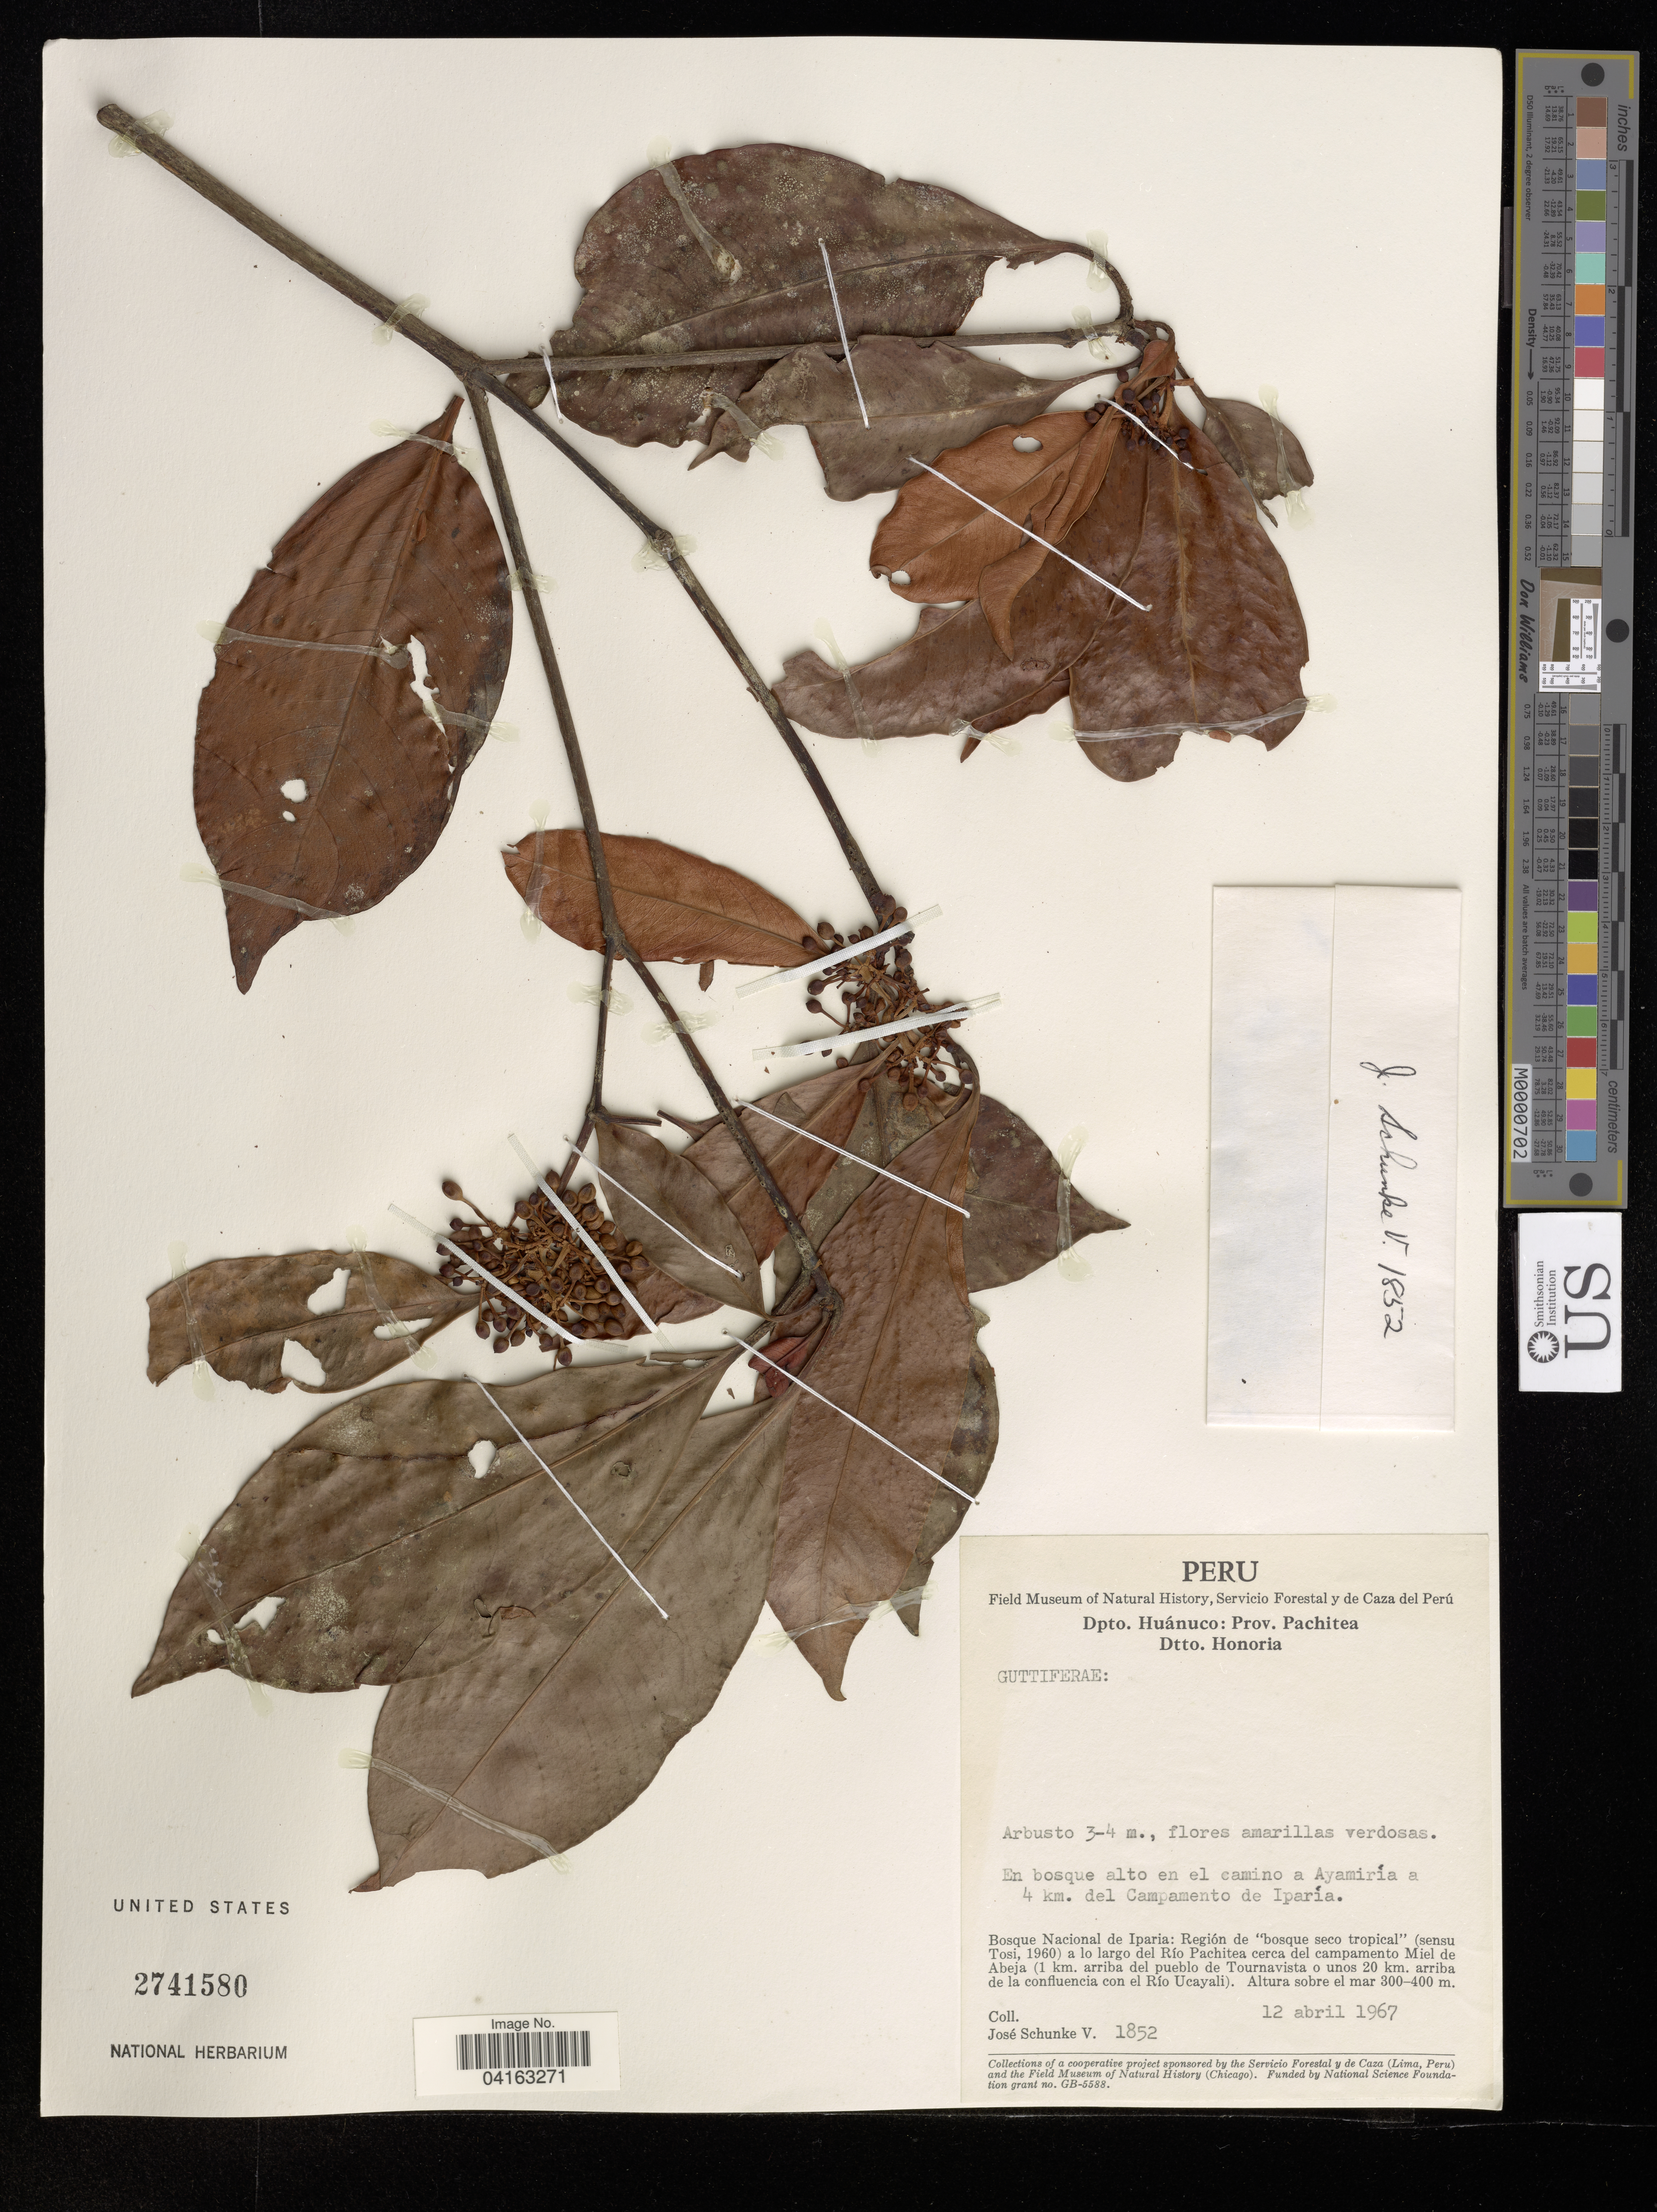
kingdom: Plantae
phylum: Tracheophyta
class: Magnoliopsida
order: Malpighiales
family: Clusiaceae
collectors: J. Schunke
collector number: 1852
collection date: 1967-04-12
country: Peru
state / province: Huánuco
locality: Dpto. Huánuco: Prov. Pachitea Dtto. Honoria. En bosque alto en el camino a Ayamiría a 4 km. del Campamento de Iparía. Bosque Nacional de Iparia: Región de "bosque seco tropical" (sensu Tosi, 1960) a largo del Río Pachitea cerca del campamento Miel de Abeja (1 km. arriba del pueblo de Tournavista o unos 20 km. arriba de la confluencia con el Río Ucayali).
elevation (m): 300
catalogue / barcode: US 2741580